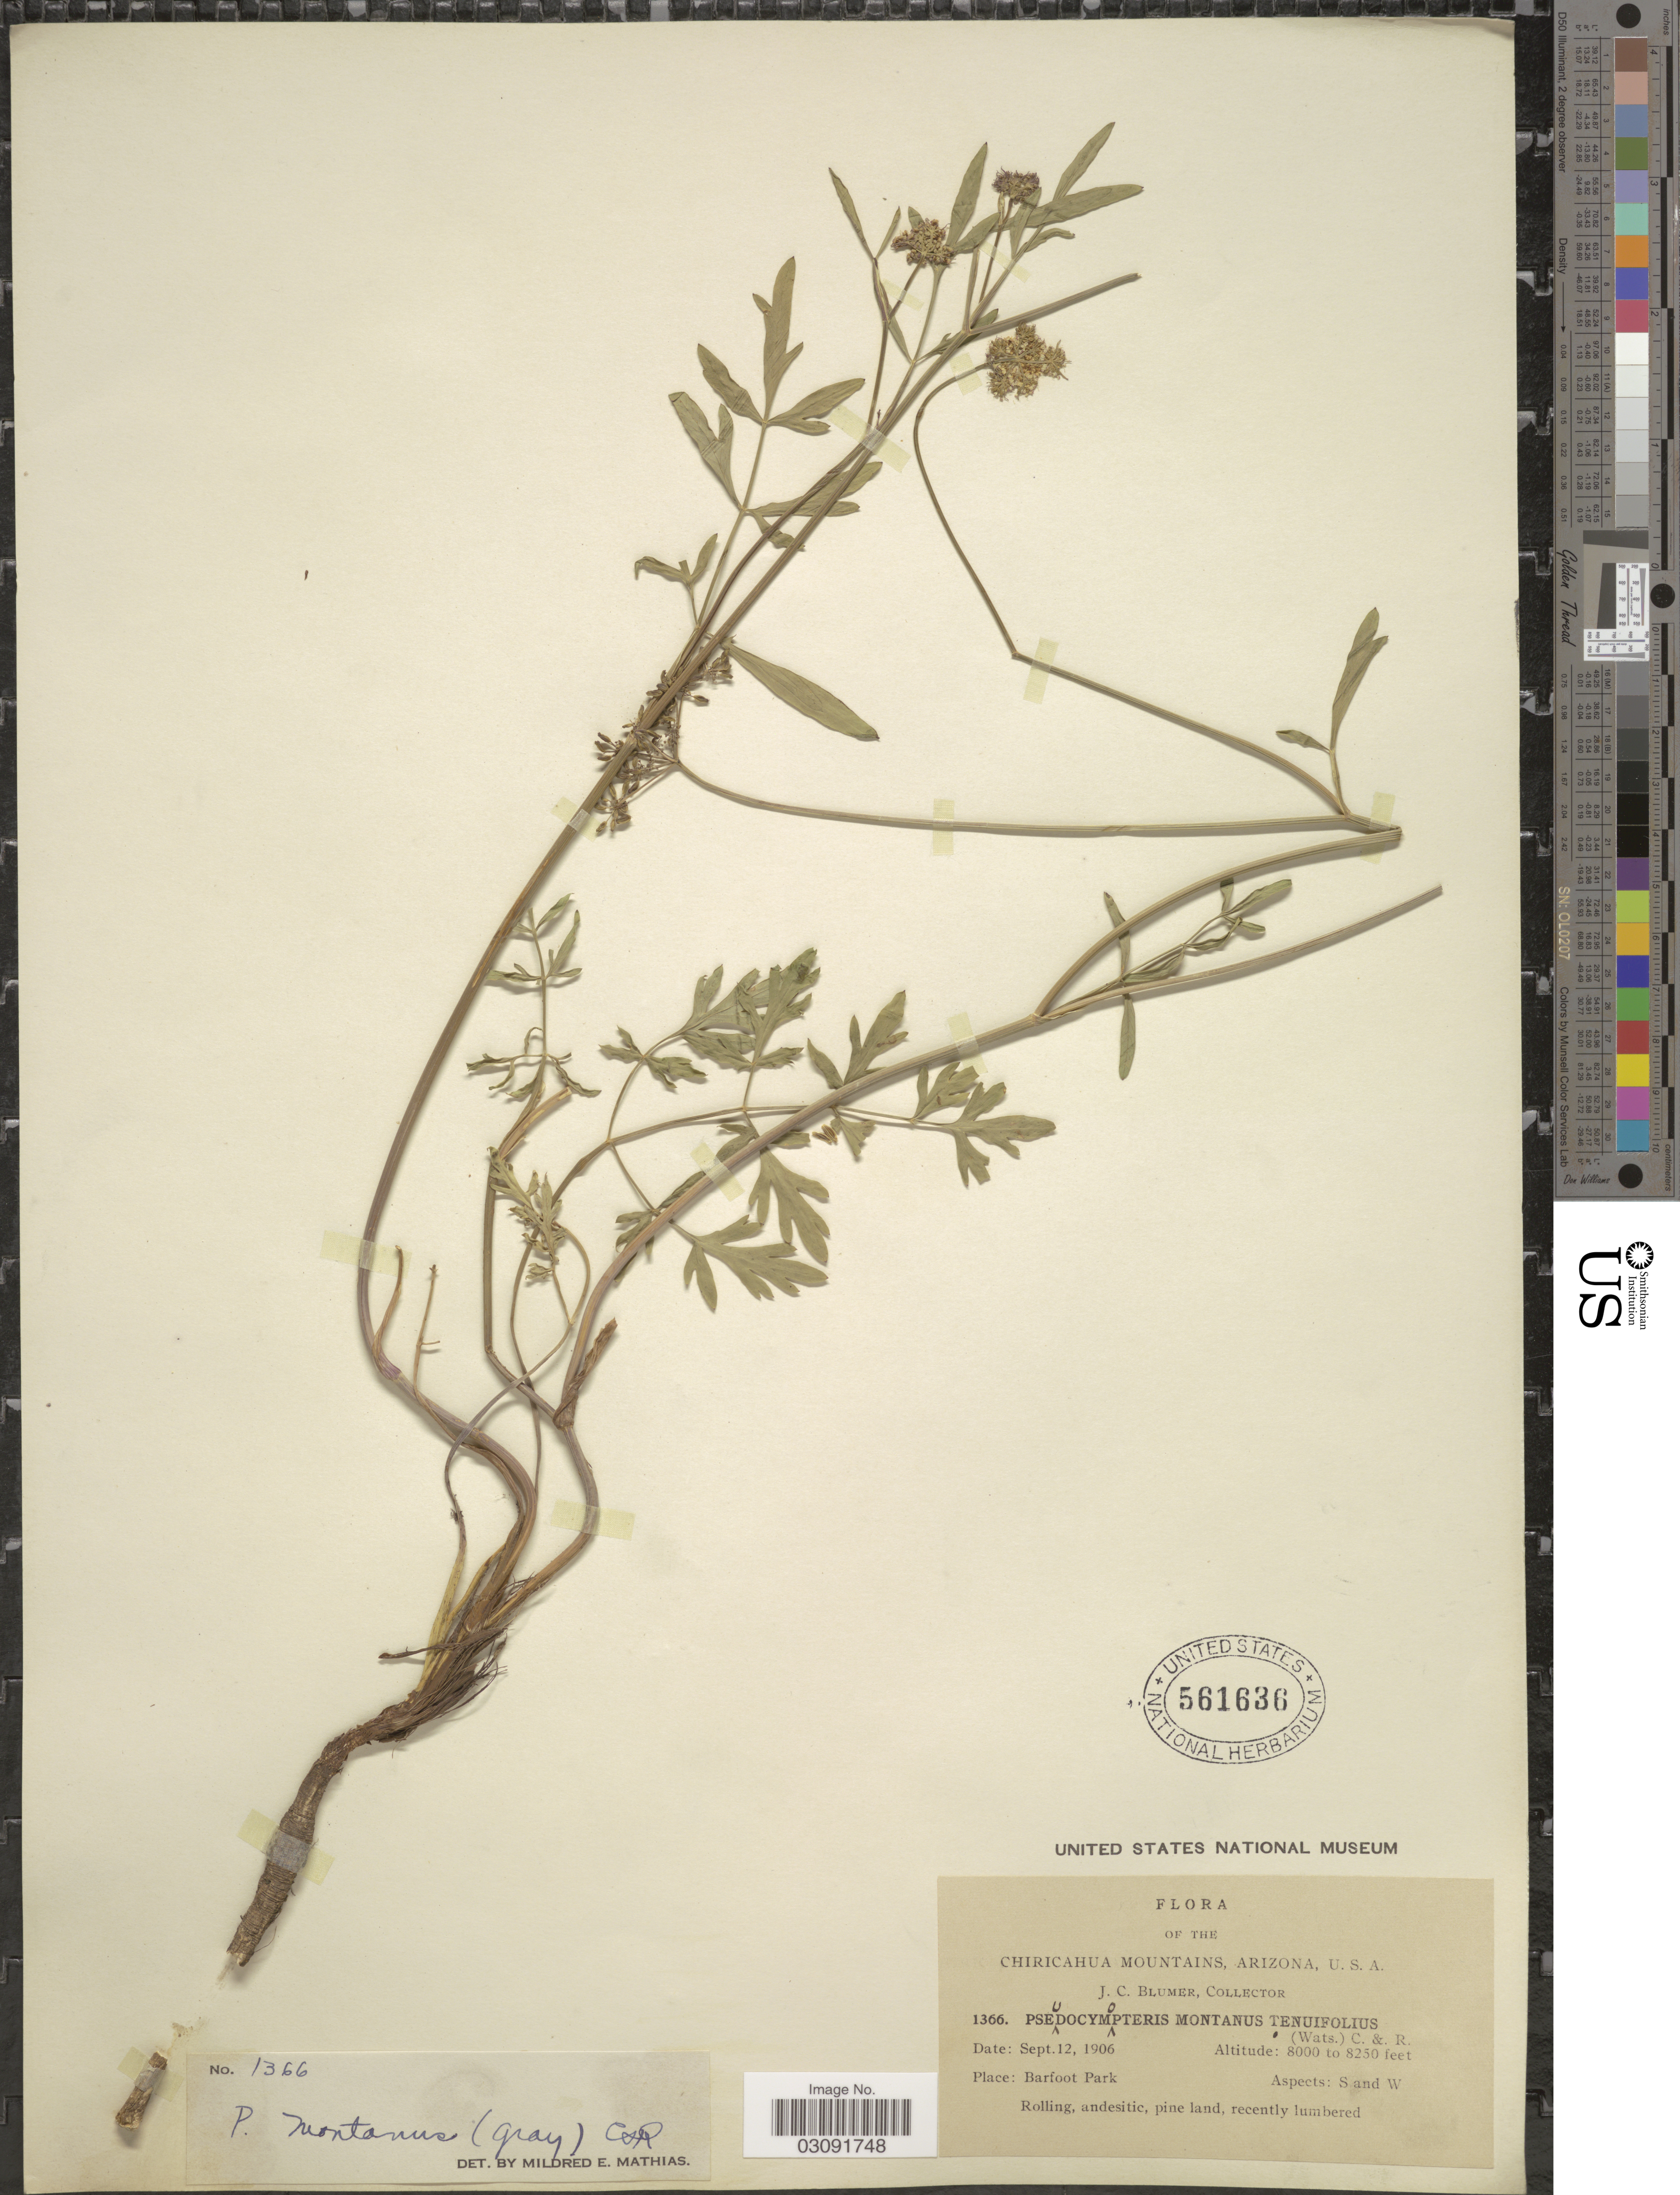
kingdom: Plantae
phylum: Tracheophyta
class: Magnoliopsida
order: Apiales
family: Apiaceae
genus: Pseudocymopterus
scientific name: Pseudocymopterus montanus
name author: (A. Gray) J.M. Coult. & Rose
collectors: J. C. Blumer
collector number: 1366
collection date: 1906-09-12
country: United States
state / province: Arizona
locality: Chiricahua Mountains, Arizona, Barfoot Park. Aspects: S and W.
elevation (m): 2438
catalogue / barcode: US 561636